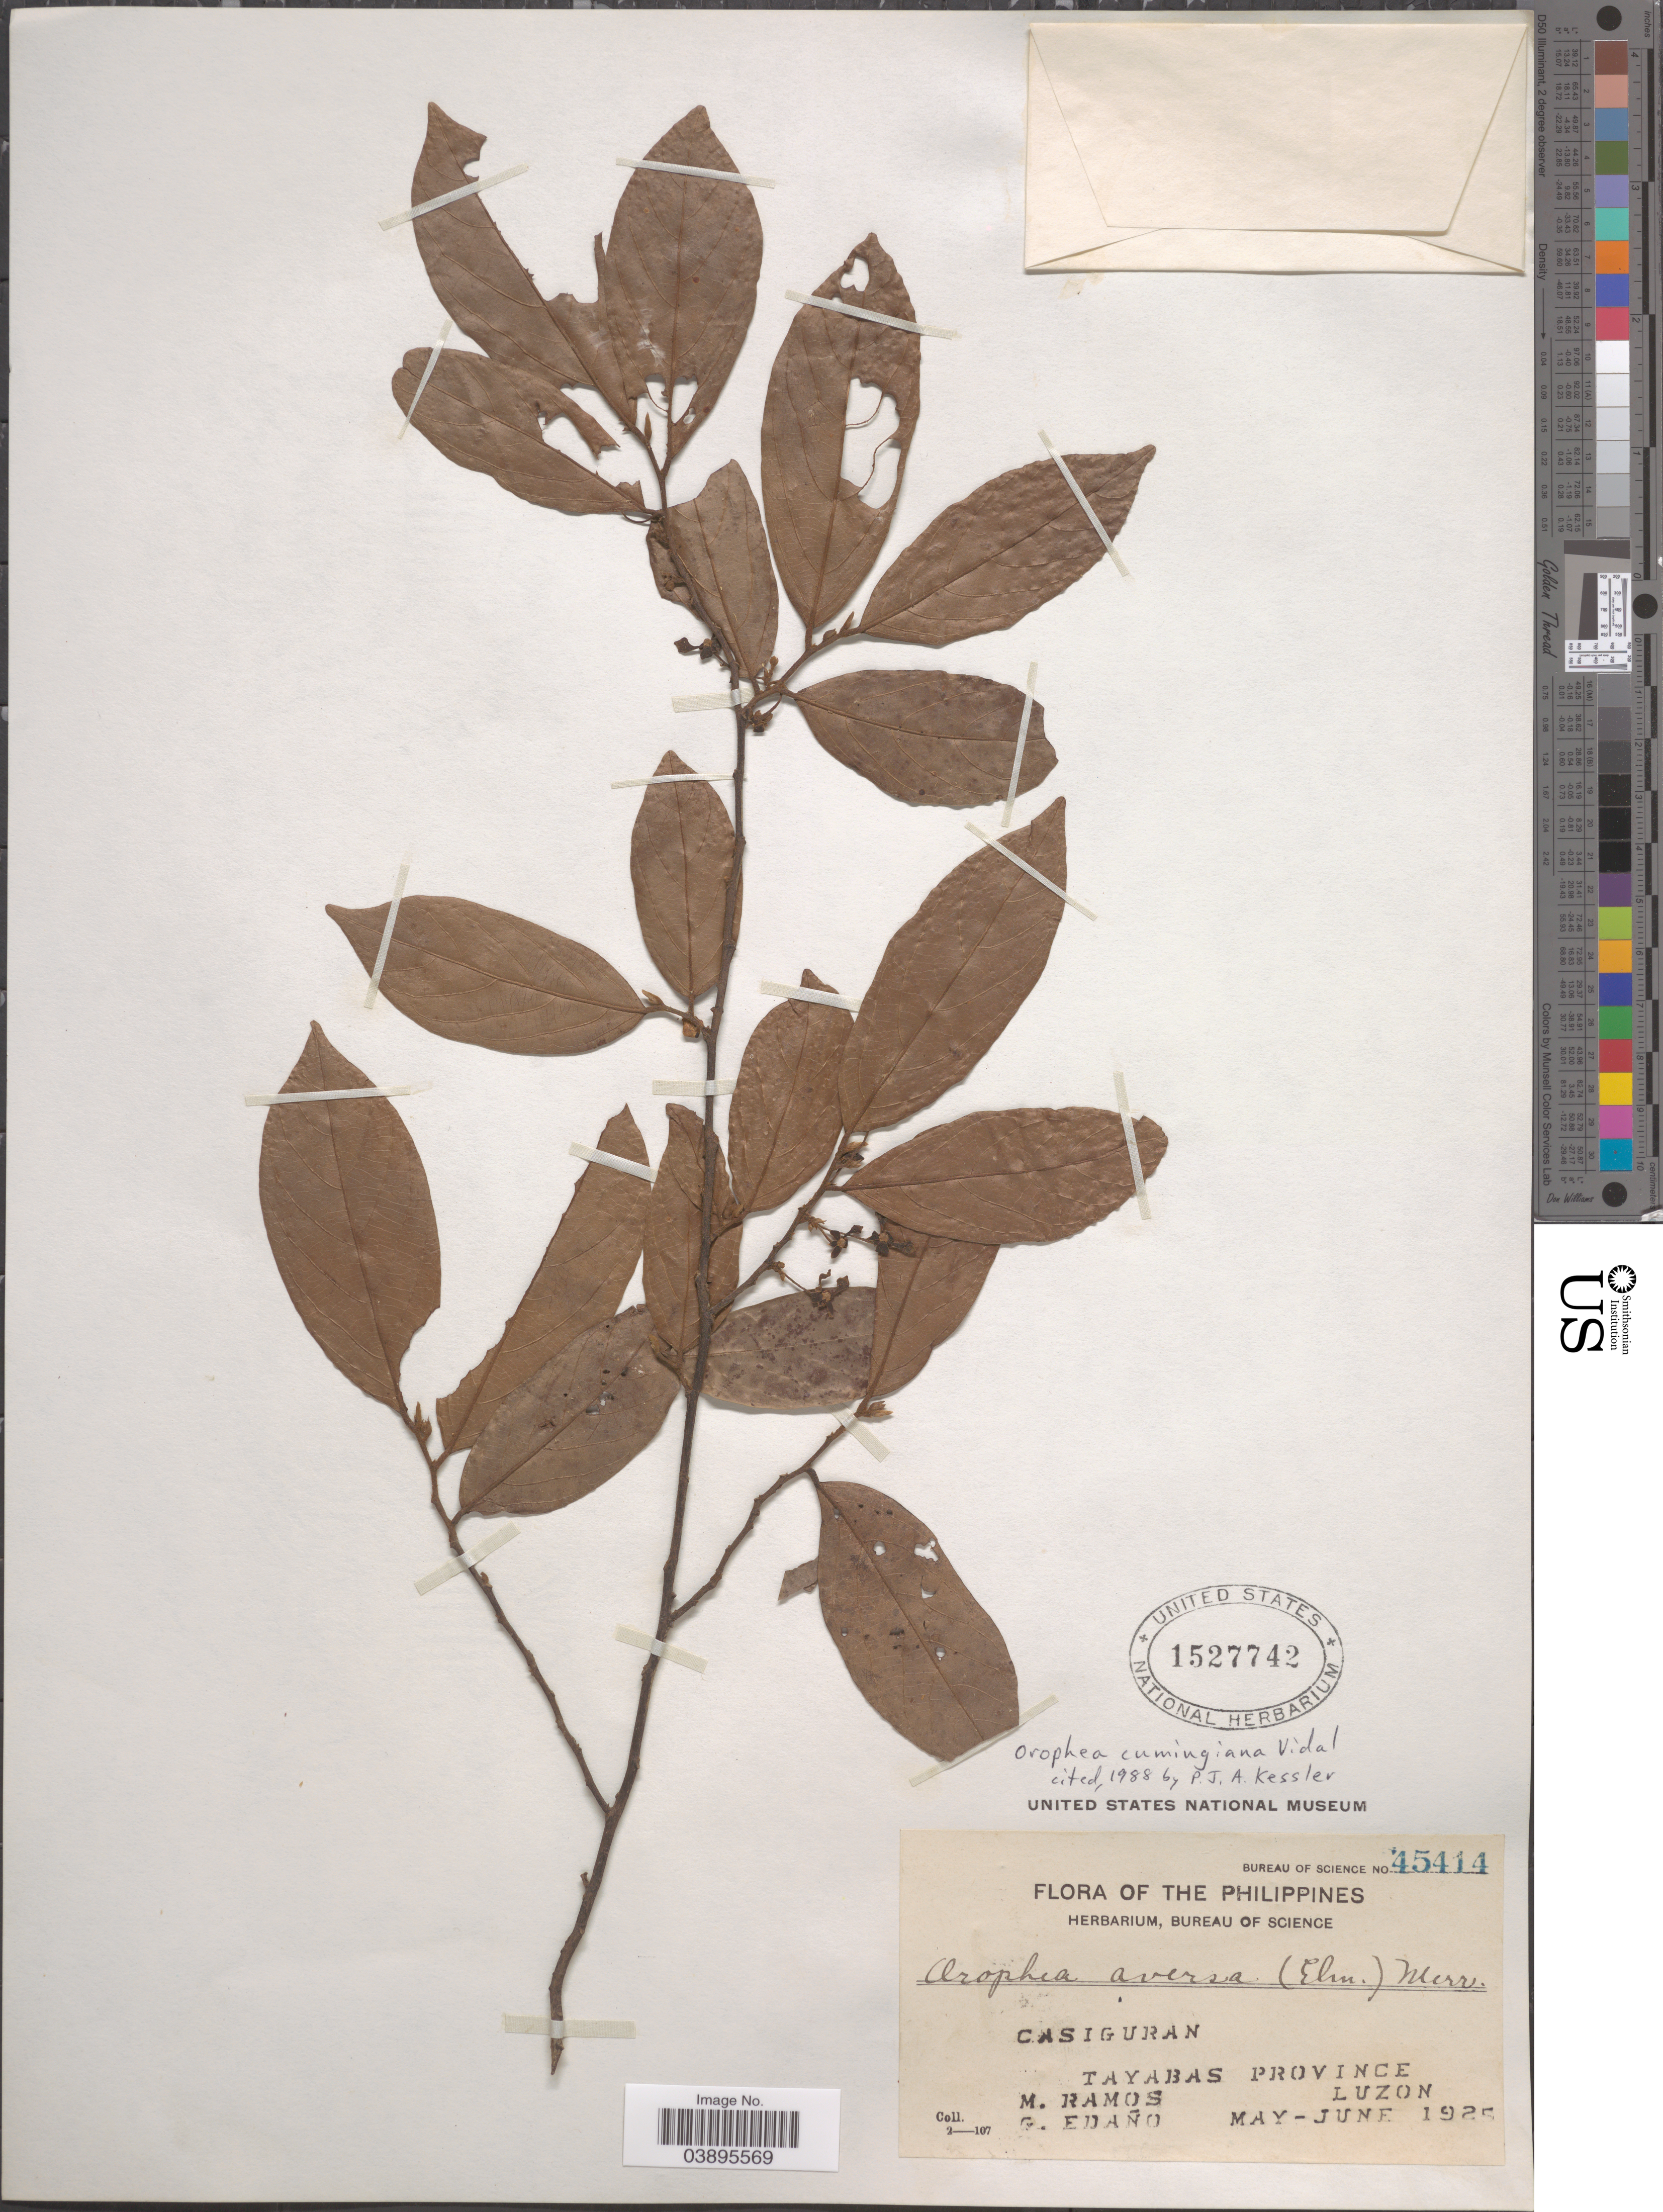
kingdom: Plantae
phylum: Tracheophyta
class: Magnoliopsida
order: Magnoliales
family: Annonaceae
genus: Orophea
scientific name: Orophea cumingiana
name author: S. Vidal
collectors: M. Ramos & G. Edaño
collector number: Bureau of Science 45414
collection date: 1925-05/1925-06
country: Philippines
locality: Casiguran. Tayabas Province, Luzon.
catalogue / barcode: US 1527742